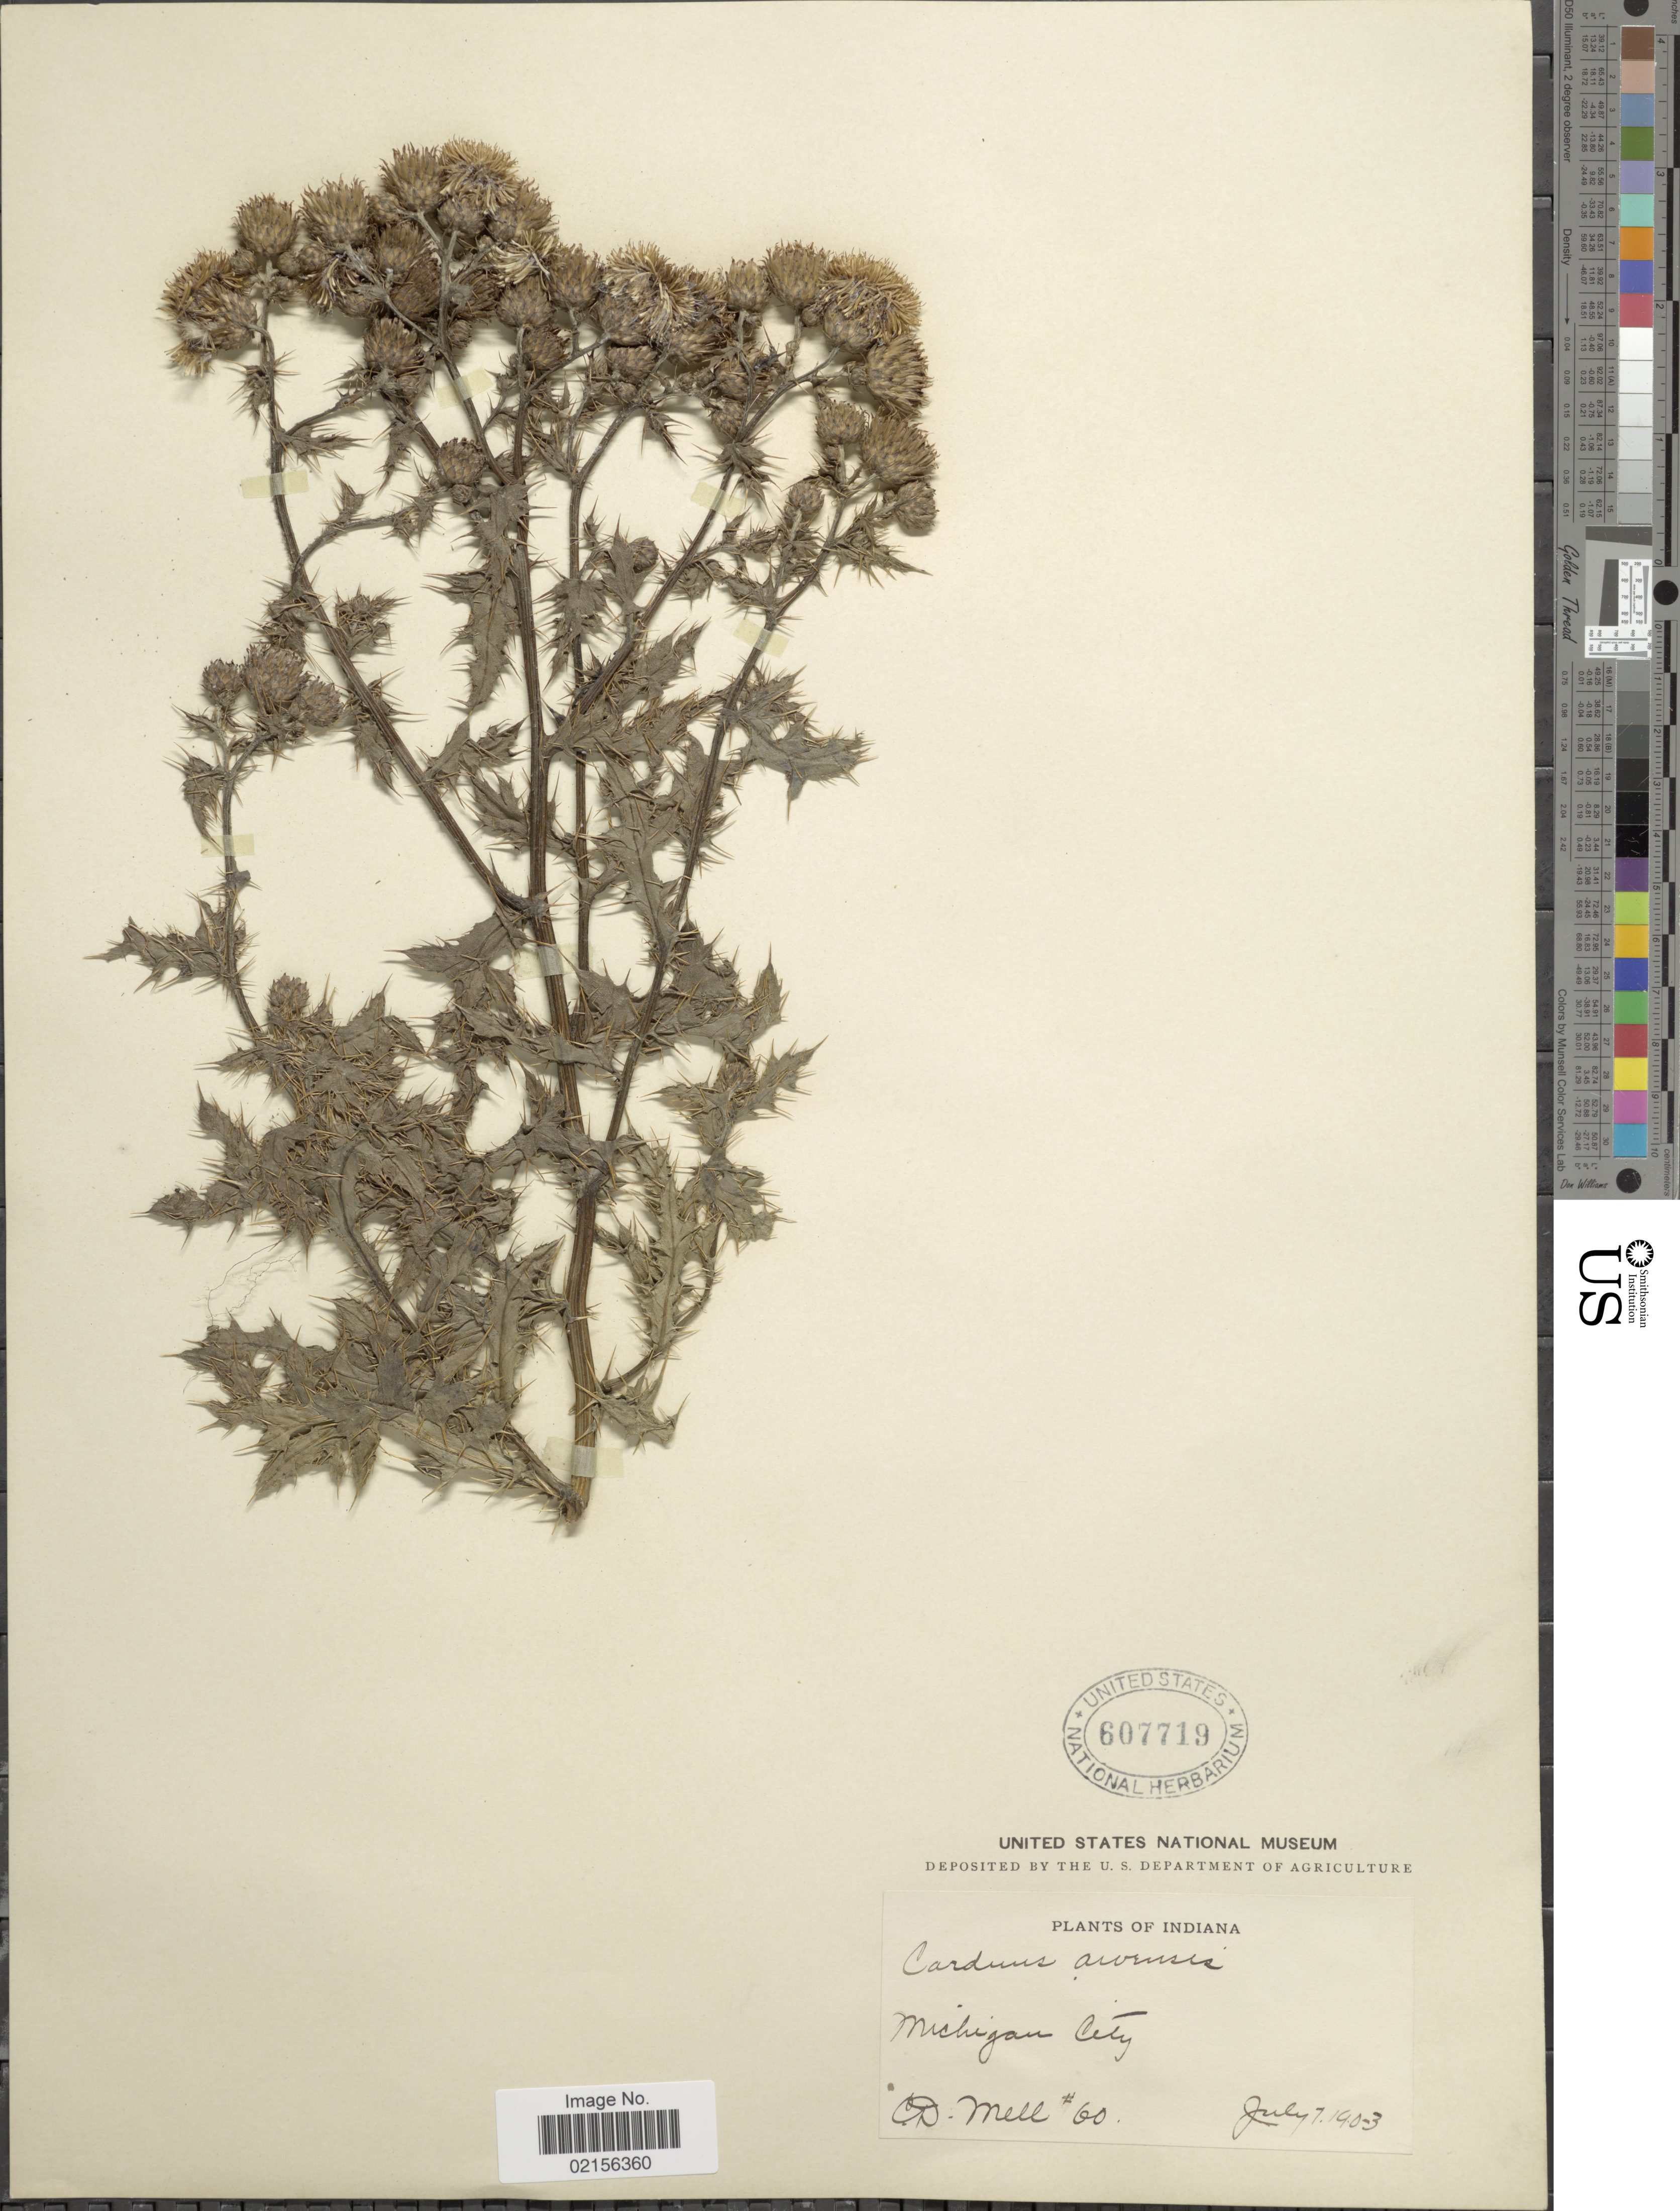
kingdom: Plantae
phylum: Tracheophyta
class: Magnoliopsida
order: Asterales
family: Asteraceae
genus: Cirsium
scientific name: Cirsium arvense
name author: (L.) Scop.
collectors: C. D. Mell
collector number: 60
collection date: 1903-07-07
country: United States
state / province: Indiana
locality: Michigan City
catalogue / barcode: US 607719